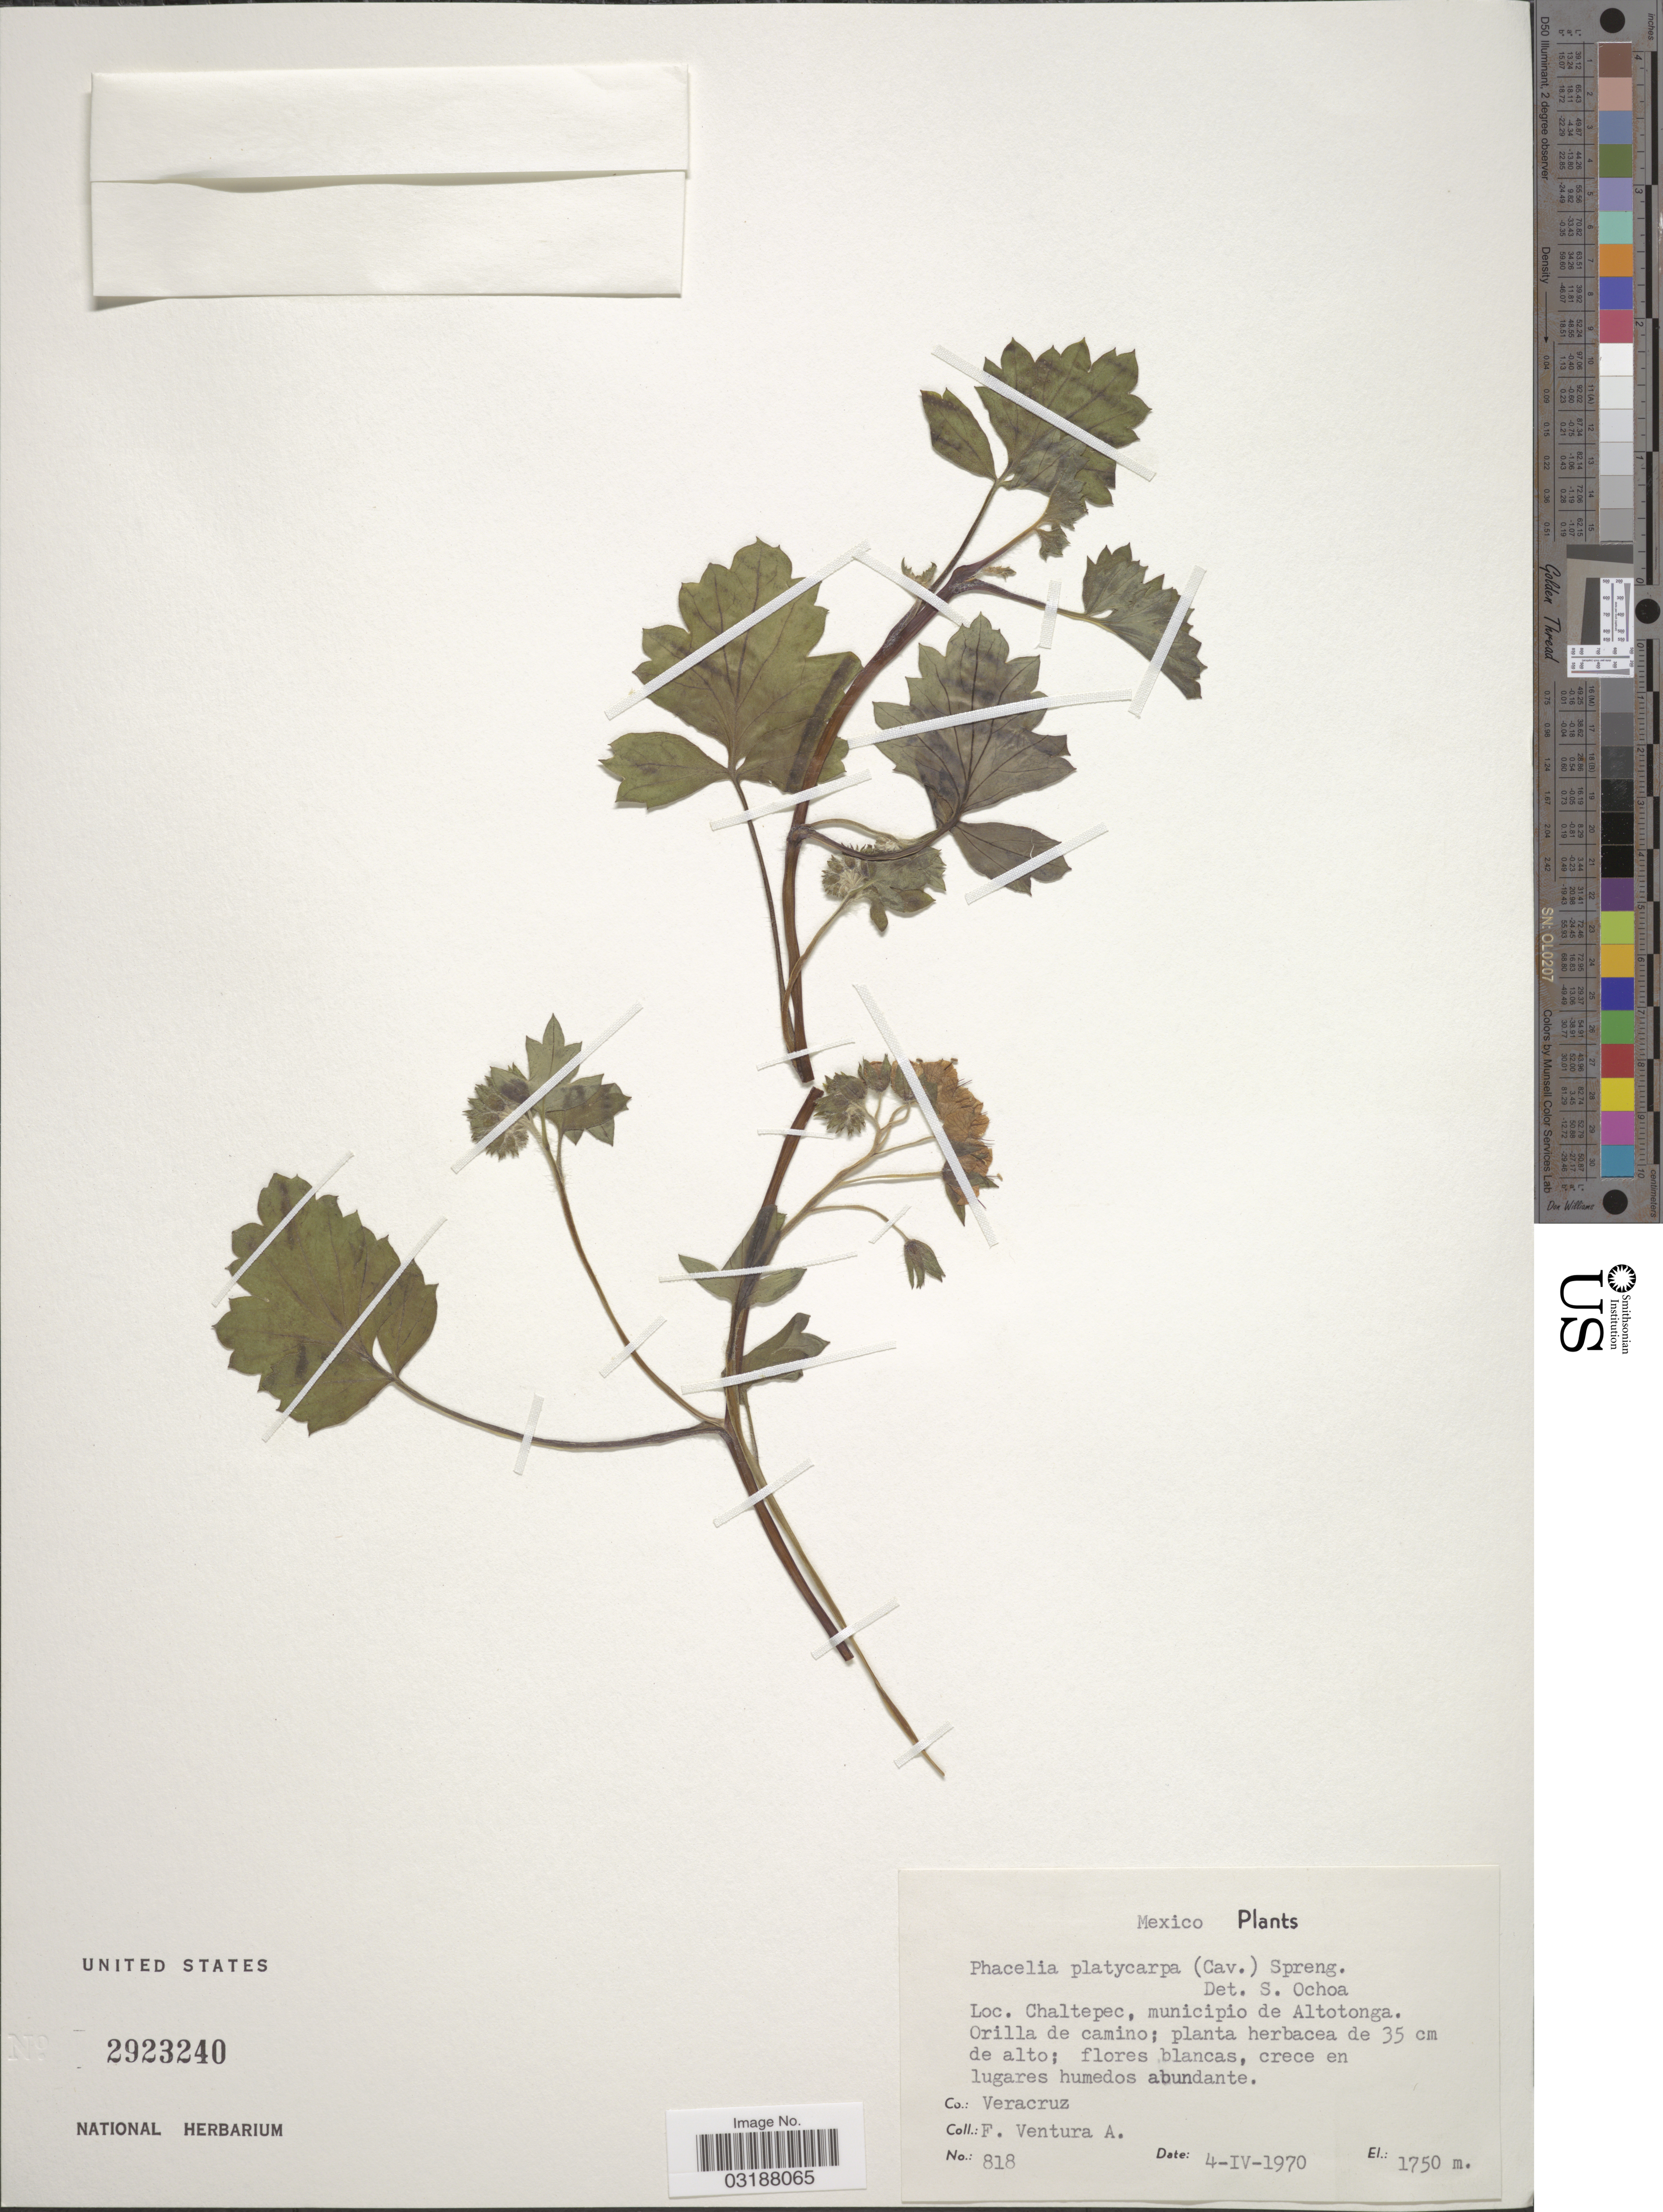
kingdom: Plantae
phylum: Tracheophyta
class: Magnoliopsida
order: Boraginales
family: Hydrophyllaceae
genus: Phacelia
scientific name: Phacelia platycarpa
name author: (Cav.) Spreng.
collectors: F. Ventura A.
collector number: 818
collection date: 1970-04-04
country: Mexico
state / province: Veracruz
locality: Chaltepec, municipio de Altotonga. Co.: Veracruz.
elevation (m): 1750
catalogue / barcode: US 2923240